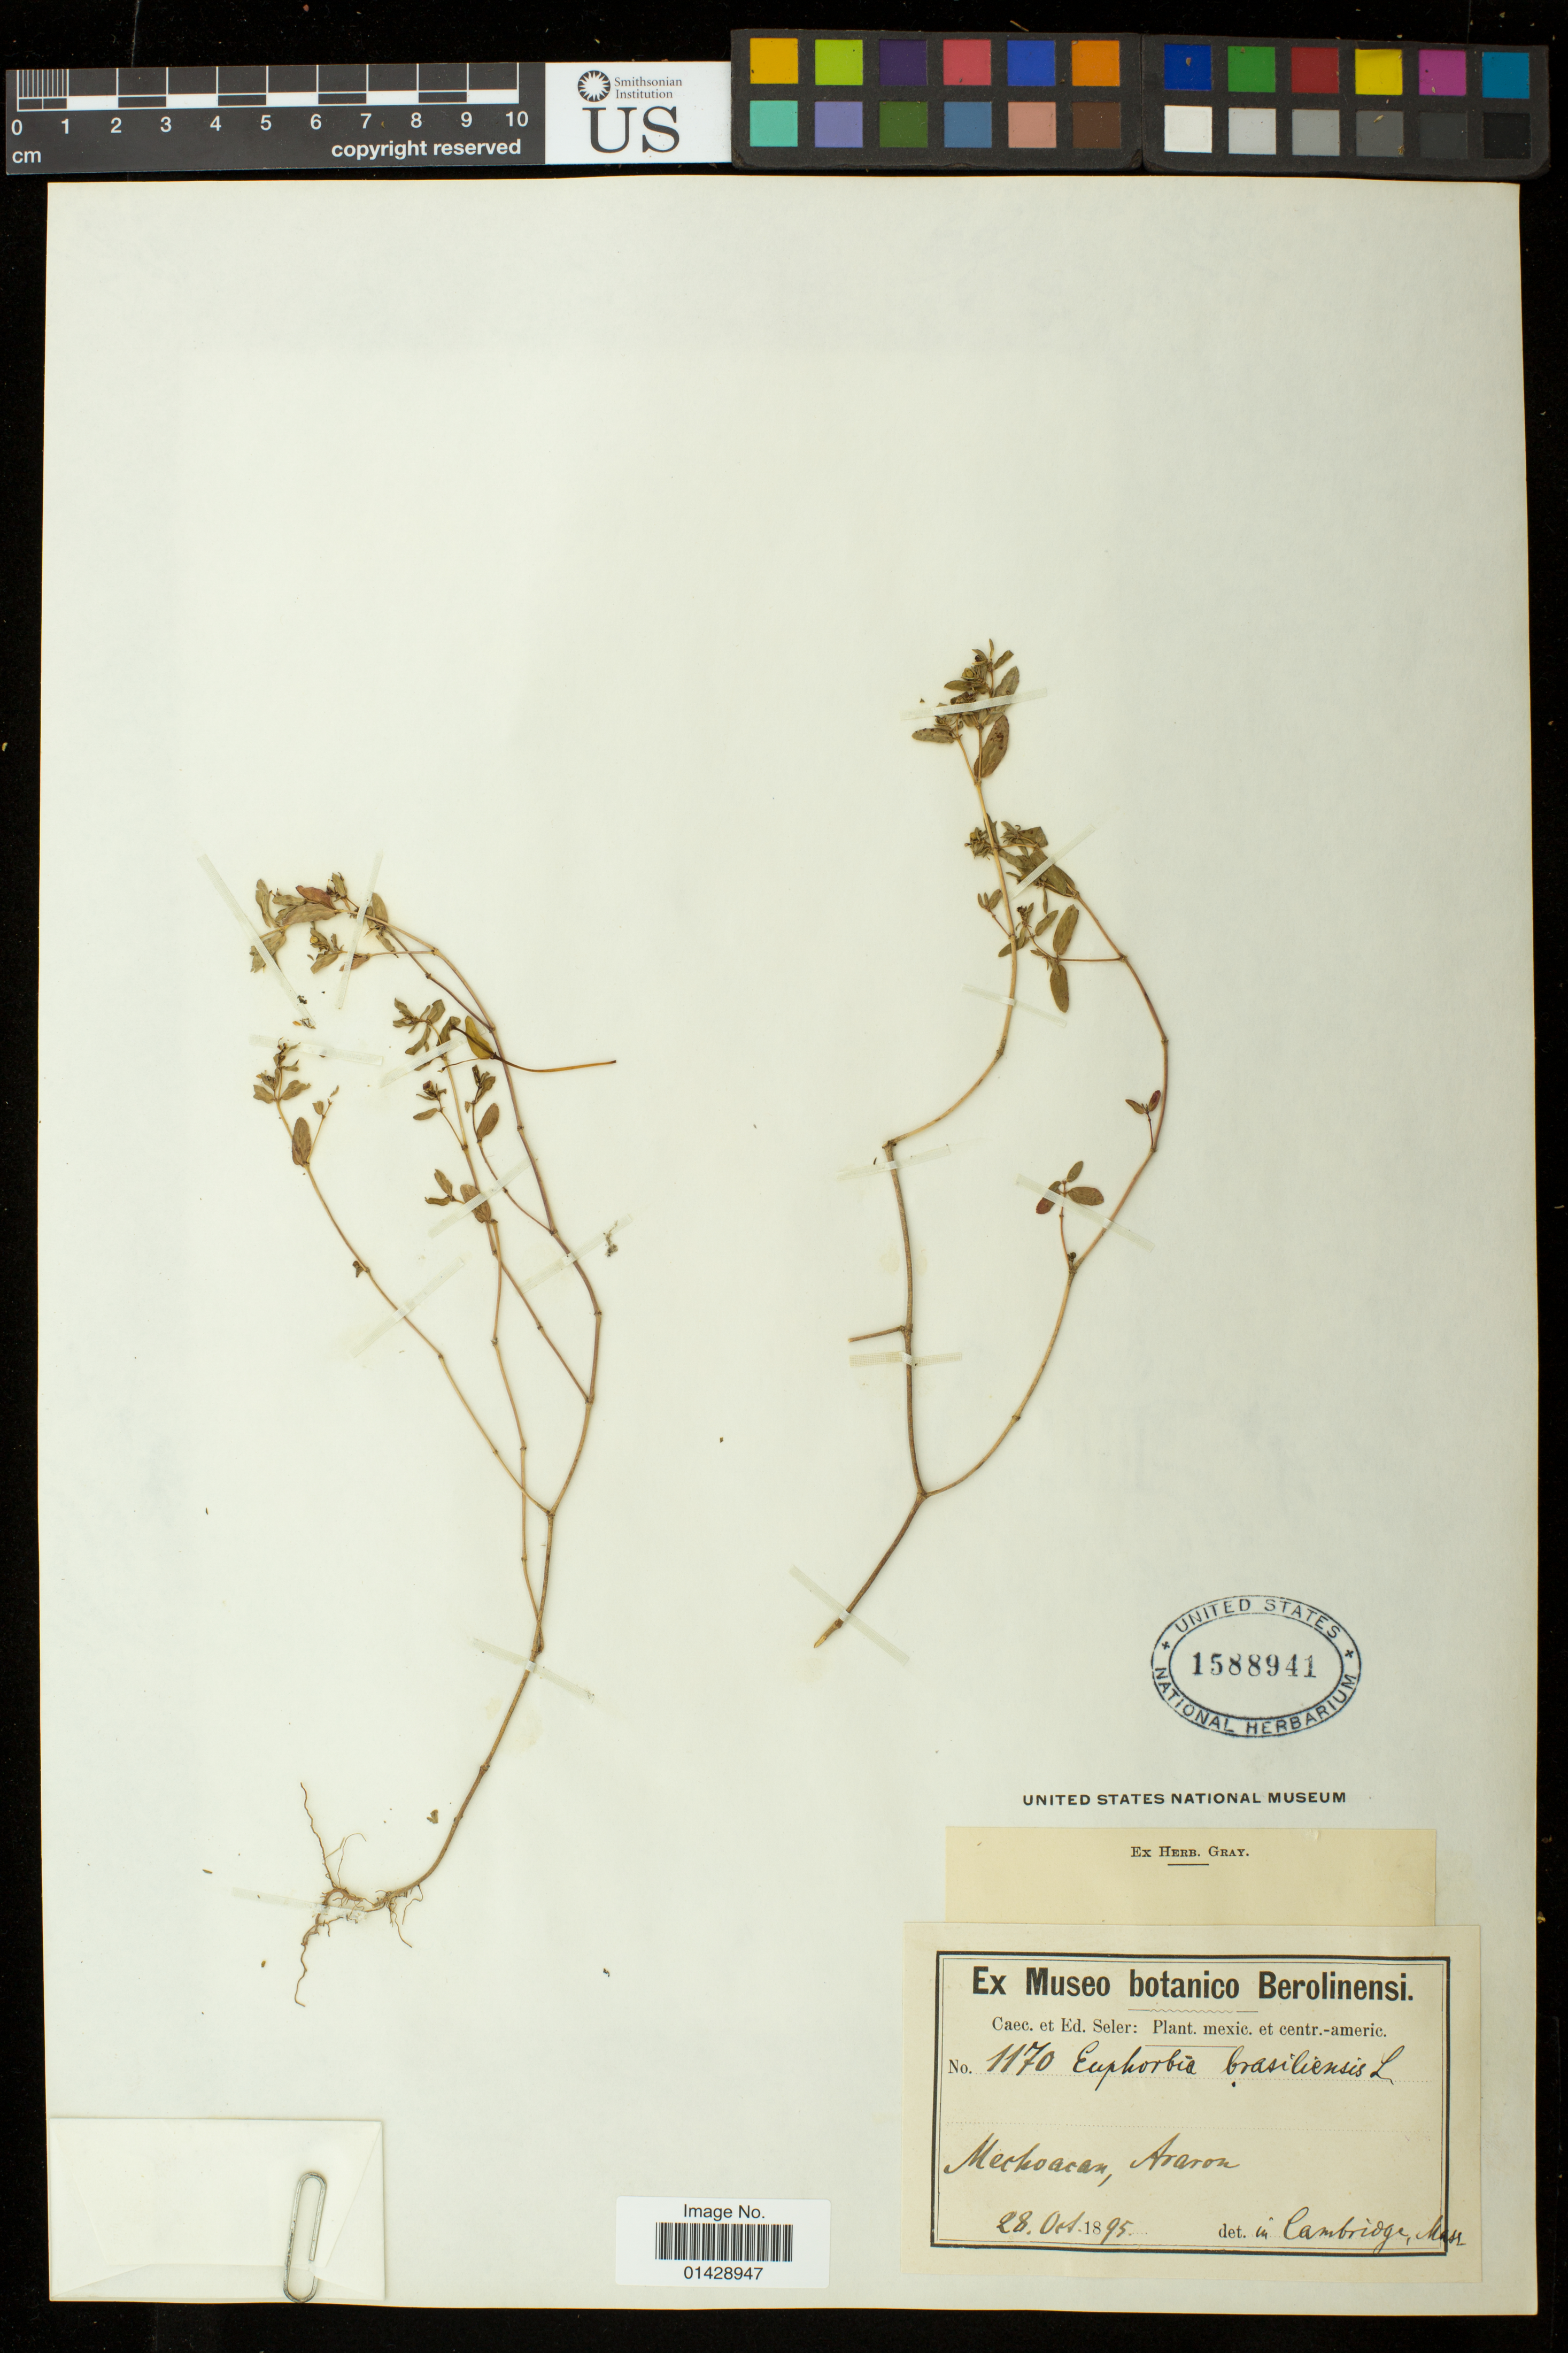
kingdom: Plantae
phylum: Tracheophyta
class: Magnoliopsida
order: Malpighiales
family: Euphorbiaceae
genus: Euphorbia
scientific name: Euphorbia hyssopifolia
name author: L.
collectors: E. Seler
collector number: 1170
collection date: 1895-10-28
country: Mexico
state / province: Oaxaca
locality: Mechoacan, Araron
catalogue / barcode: US 1588941